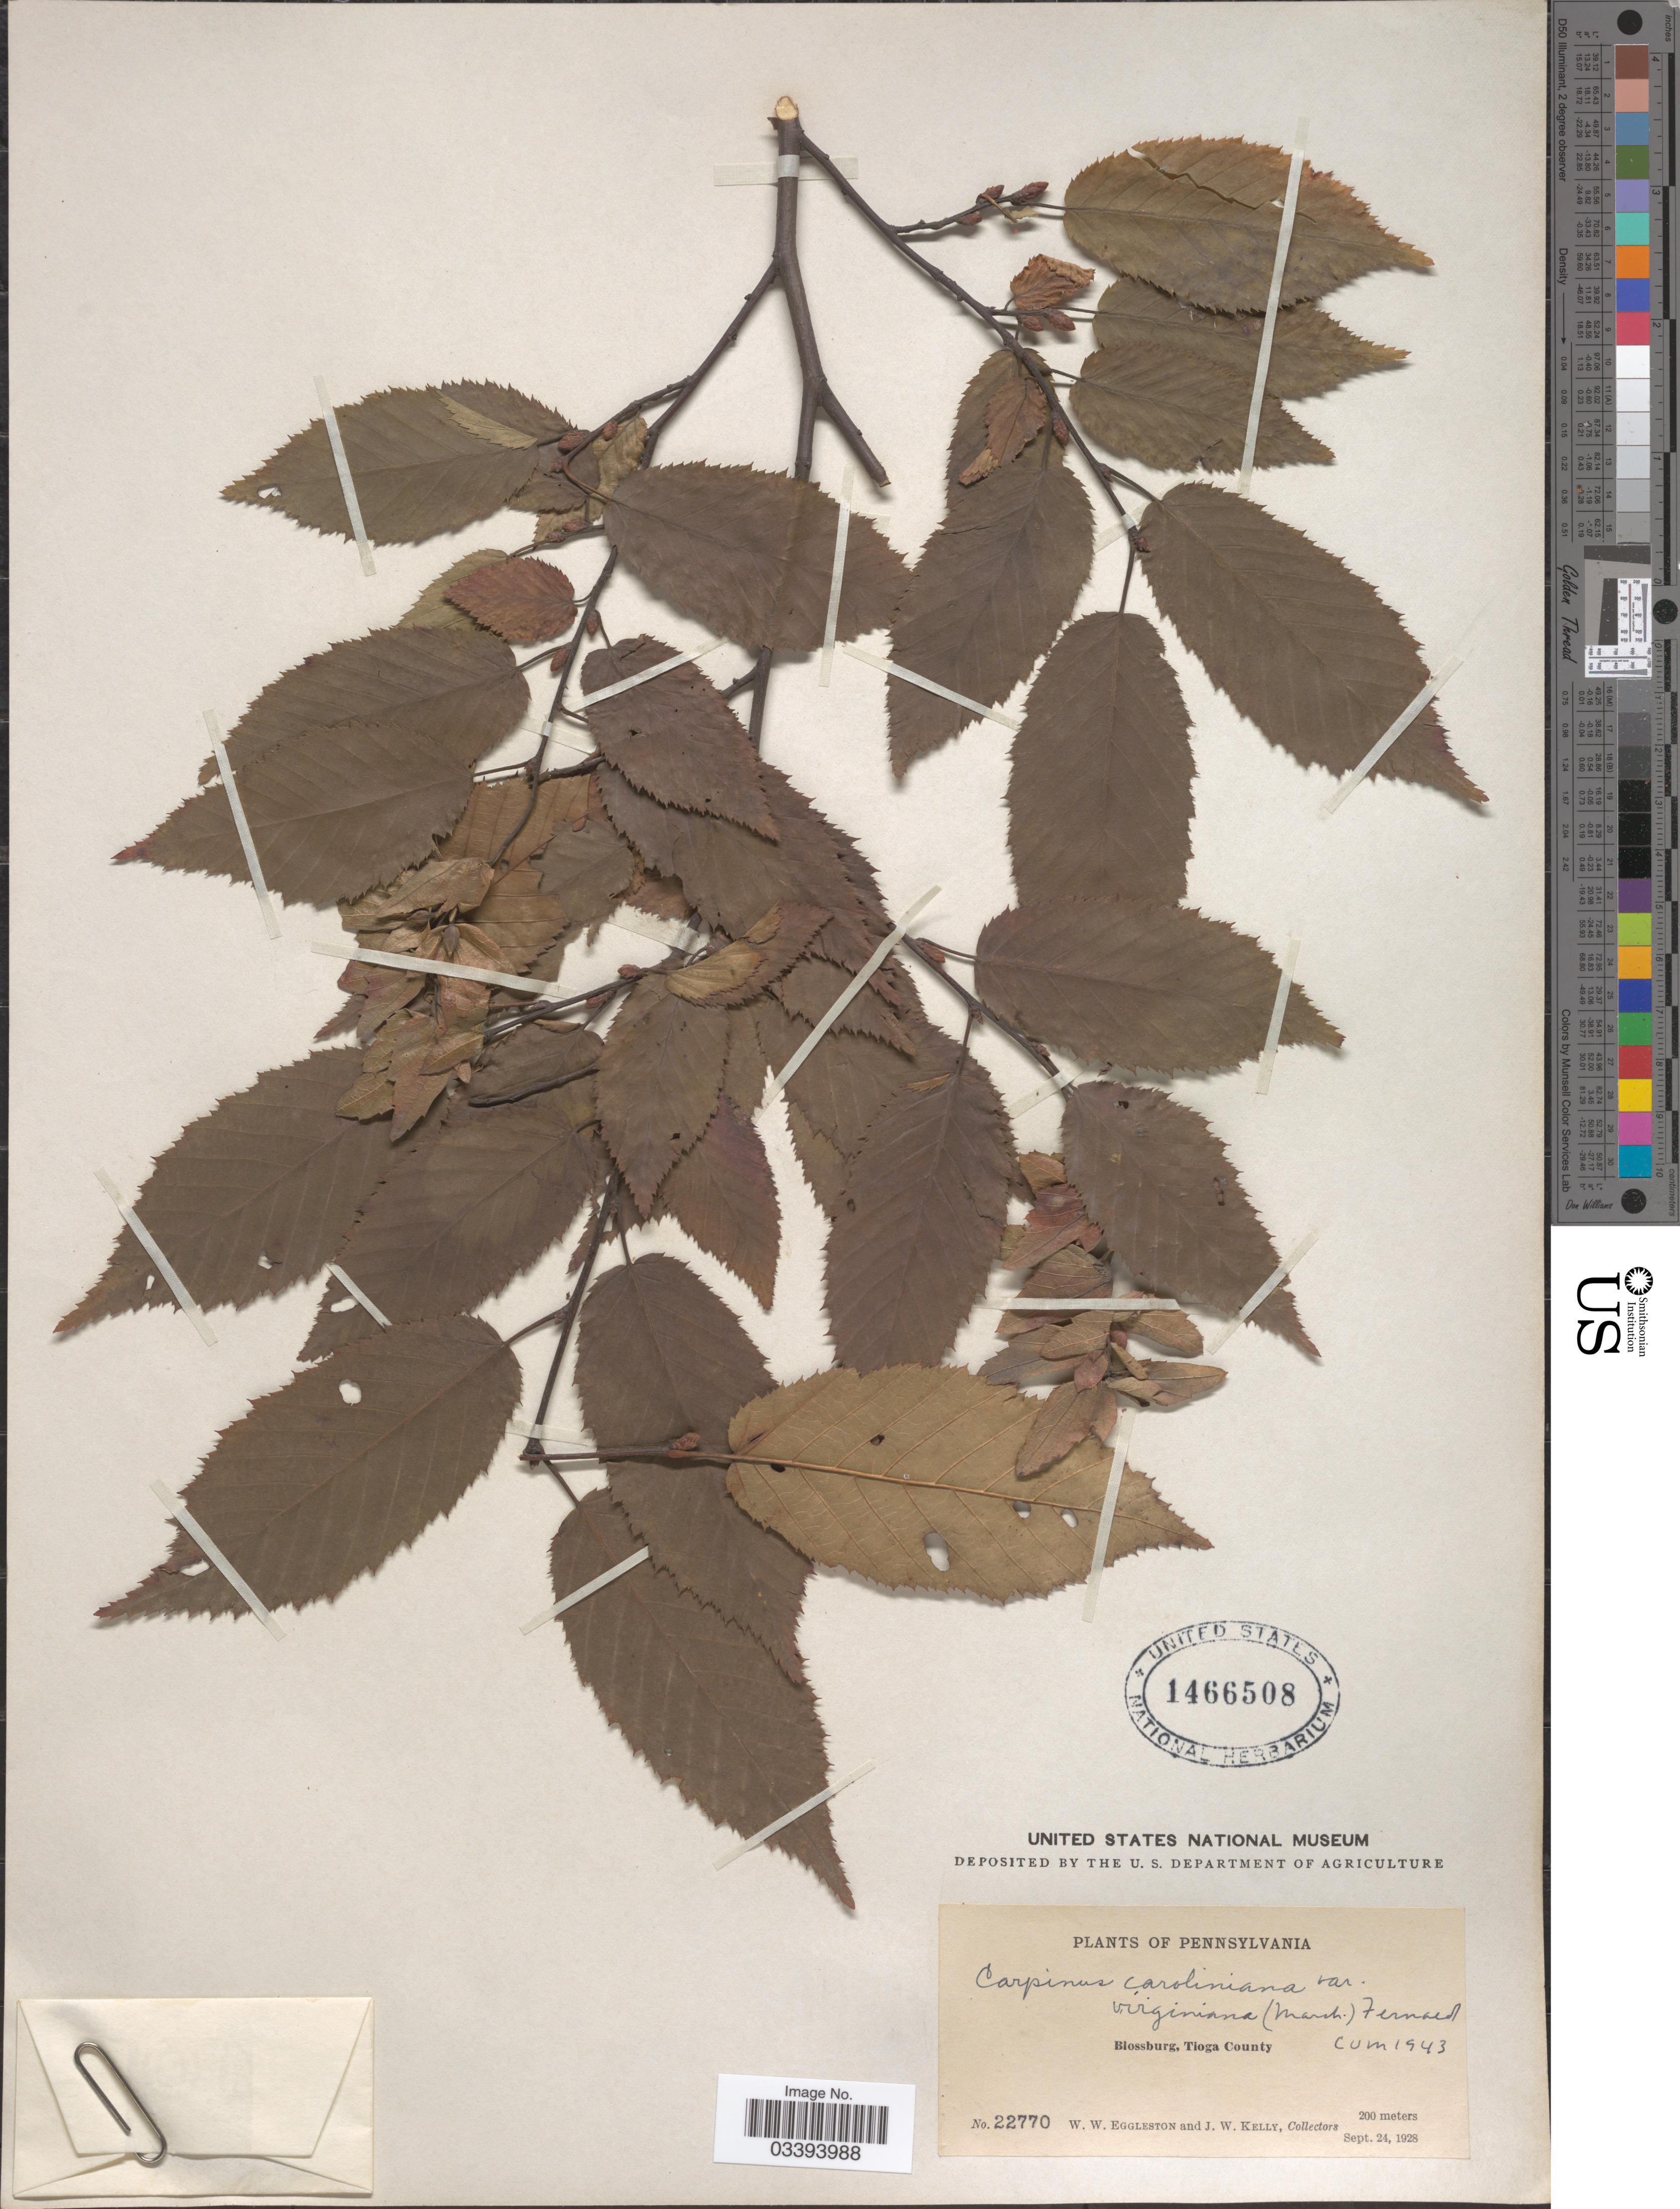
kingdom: Plantae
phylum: Tracheophyta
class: Magnoliopsida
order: Fagales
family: Betulaceae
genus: Carpinus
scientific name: Carpinus caroliniana subsp. virginiana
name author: (Marshall) Furlow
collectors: W. W. Eggleston & J. Kelly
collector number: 22770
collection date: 1928-09-24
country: United States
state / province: Pennsylvania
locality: Blossburg, Tioga County.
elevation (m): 200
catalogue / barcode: US 1466508